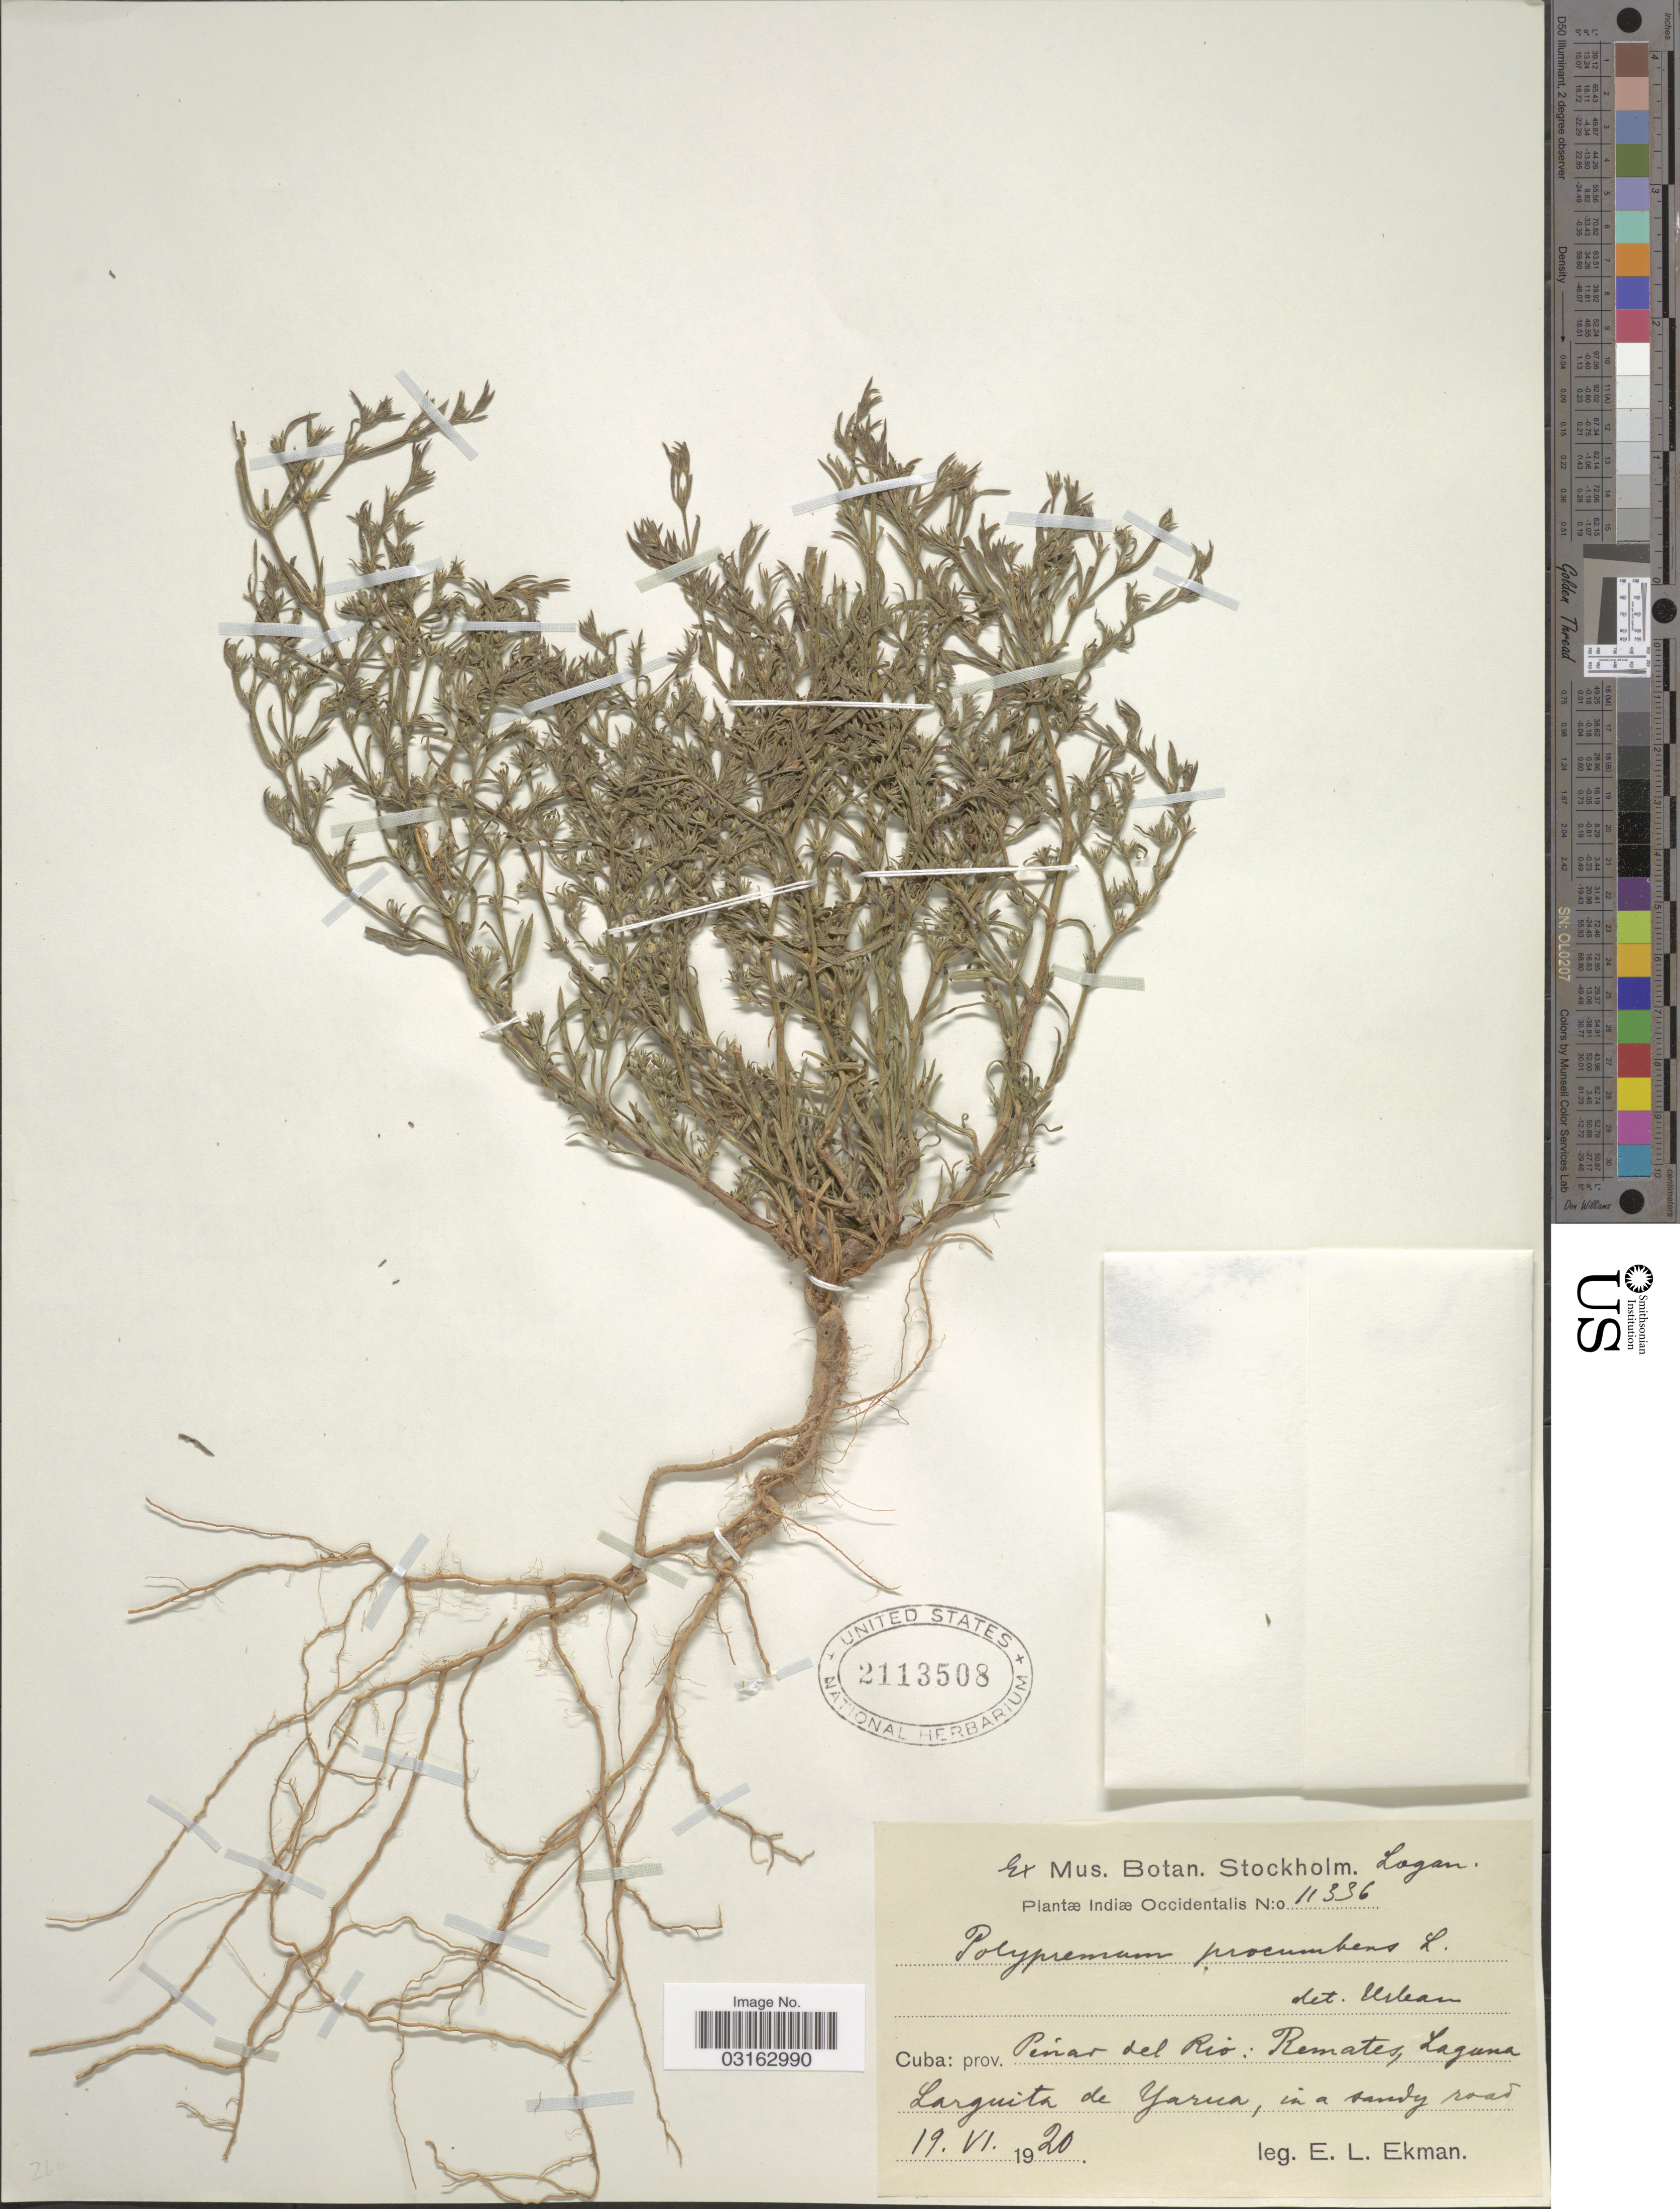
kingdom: Plantae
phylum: Tracheophyta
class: Magnoliopsida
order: Lamiales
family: Tetrachondraceae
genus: Polypremum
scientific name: Polypremum procumbens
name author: L.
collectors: E. L. Ekman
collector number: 11336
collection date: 1920-06-19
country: Cuba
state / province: Pinar del Río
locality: Indiæ Occidentalis, Remates, Laguna Larguita de Yarua.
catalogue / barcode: US 2113508